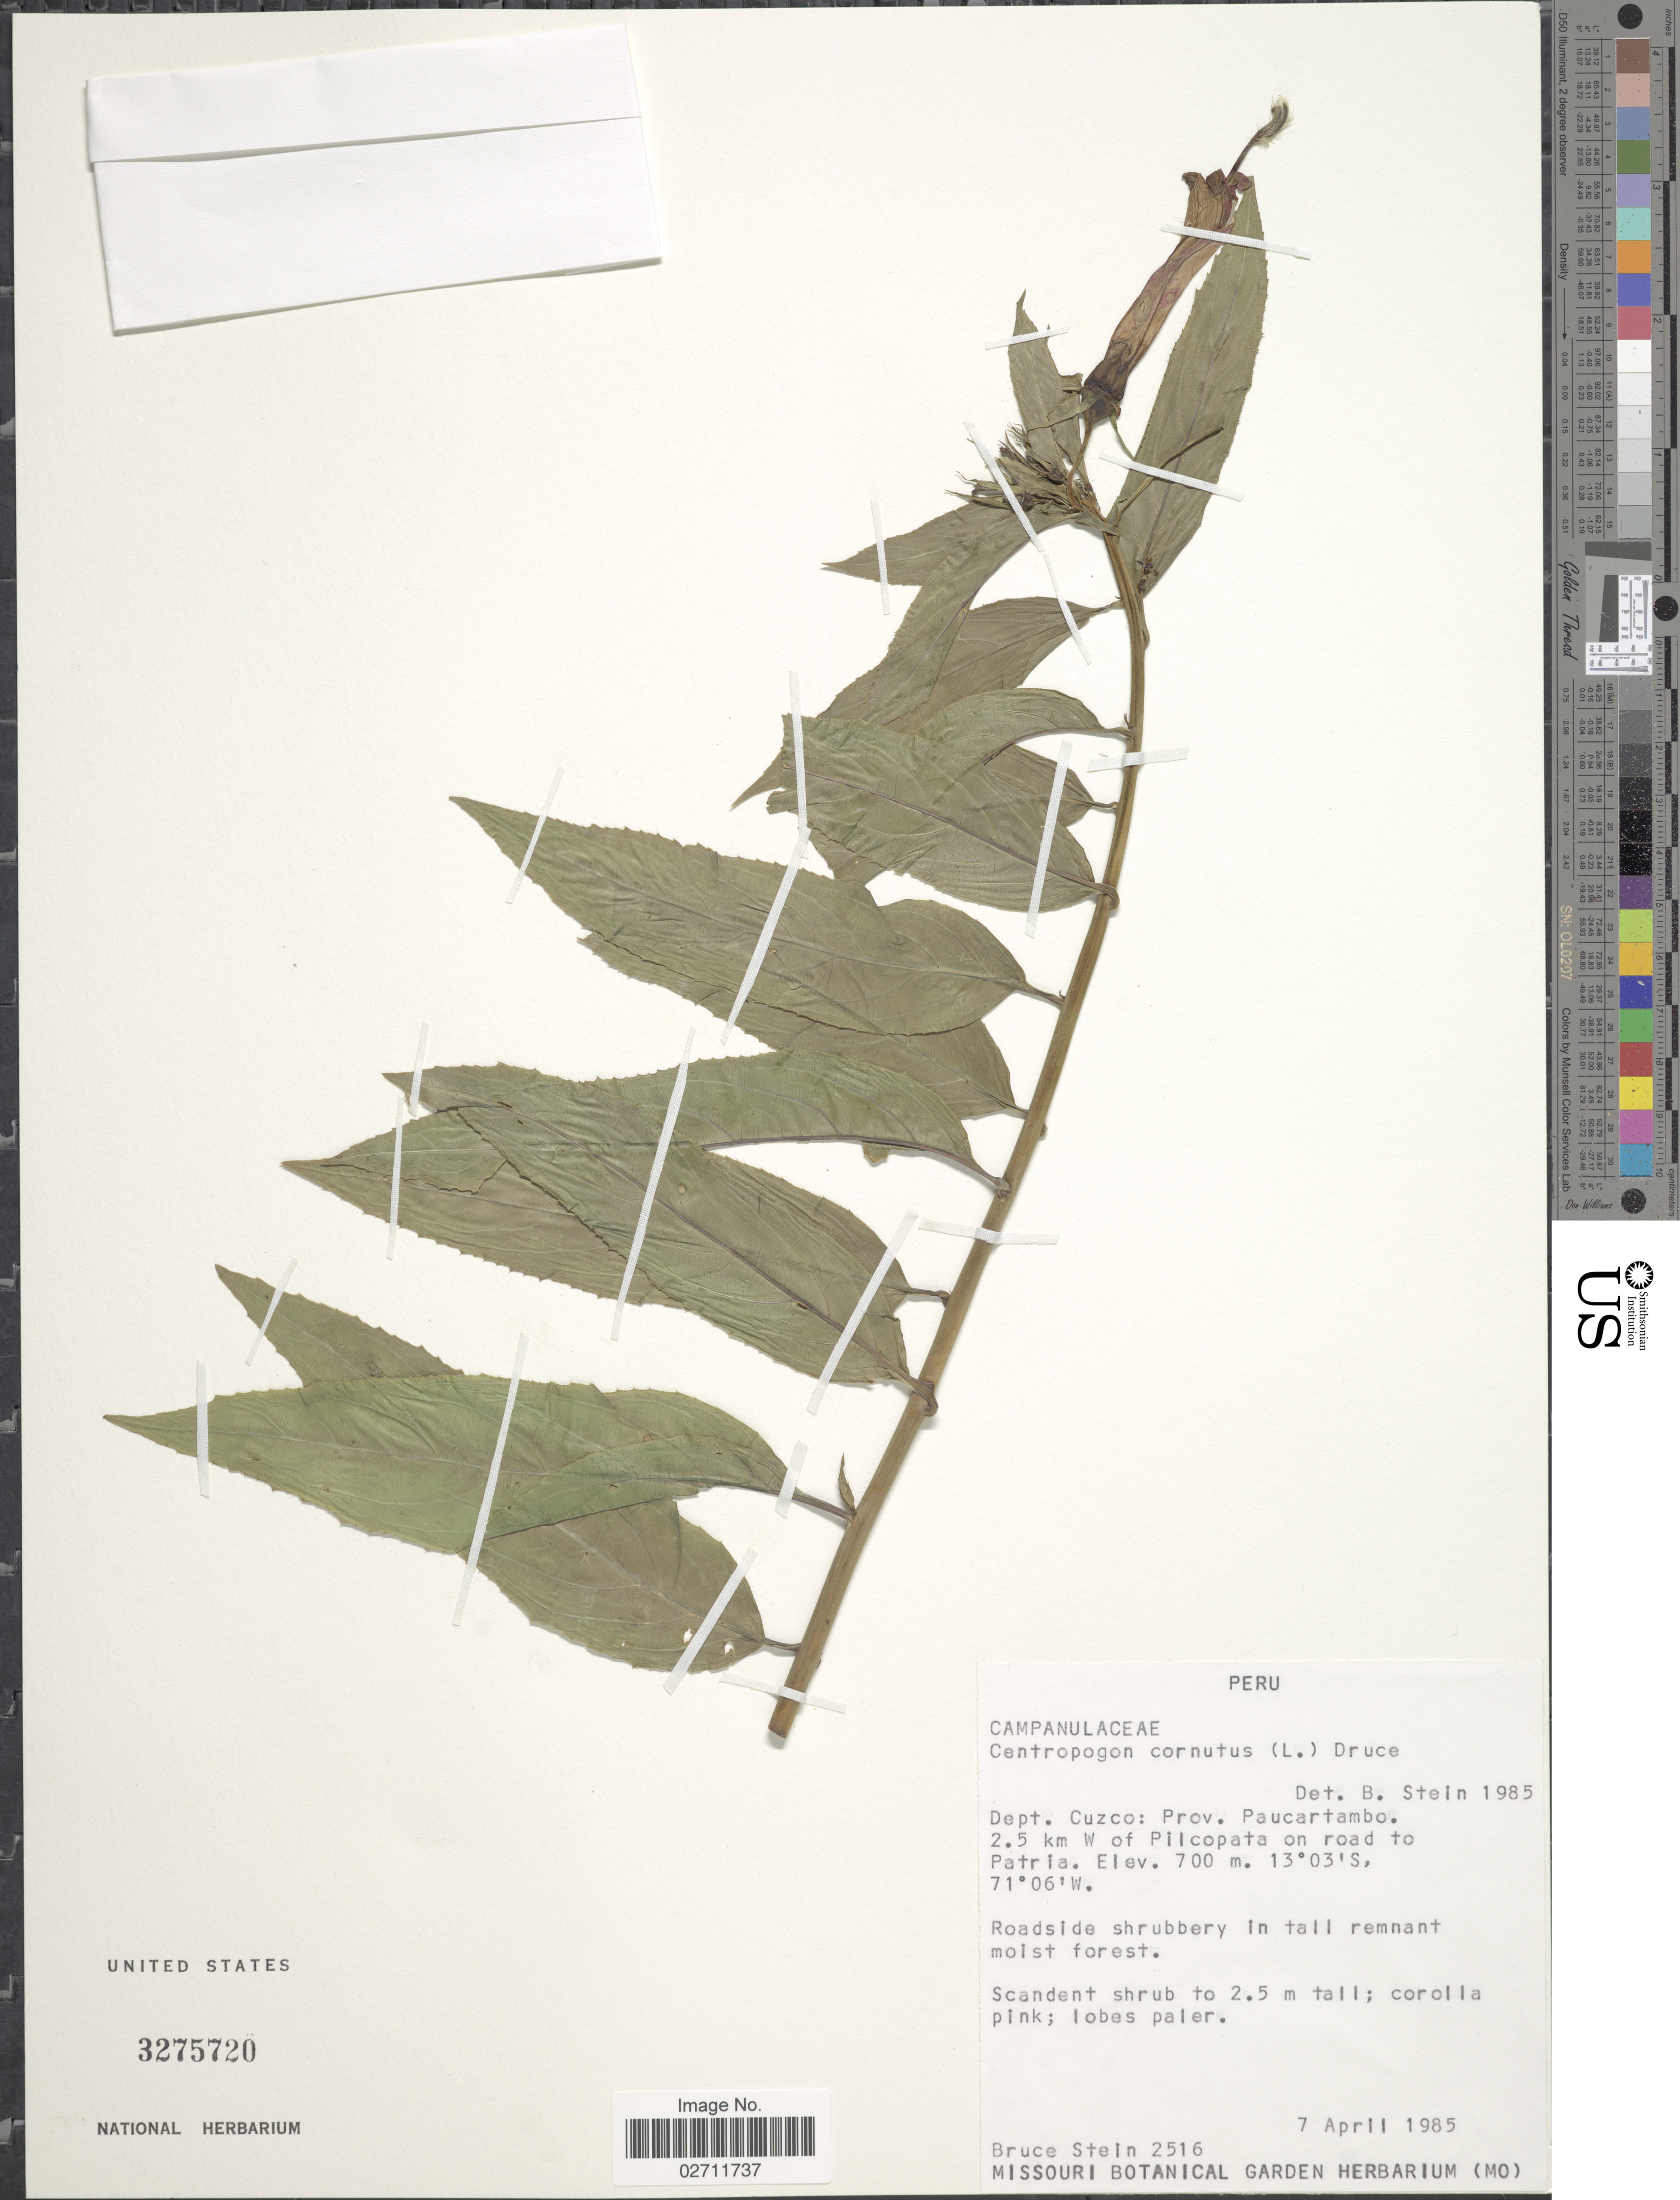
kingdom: Plantae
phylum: Tracheophyta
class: Magnoliopsida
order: Asterales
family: Campanulaceae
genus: Centropogon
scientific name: Centropogon cornutus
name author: (L.) Druce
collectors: B. A. Stein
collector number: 2516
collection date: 1985-04-07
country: Peru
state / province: Cusco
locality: Prov. Paucartambo. 2.5 km W of Pilcopata on road to Patria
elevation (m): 700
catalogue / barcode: US 3275720